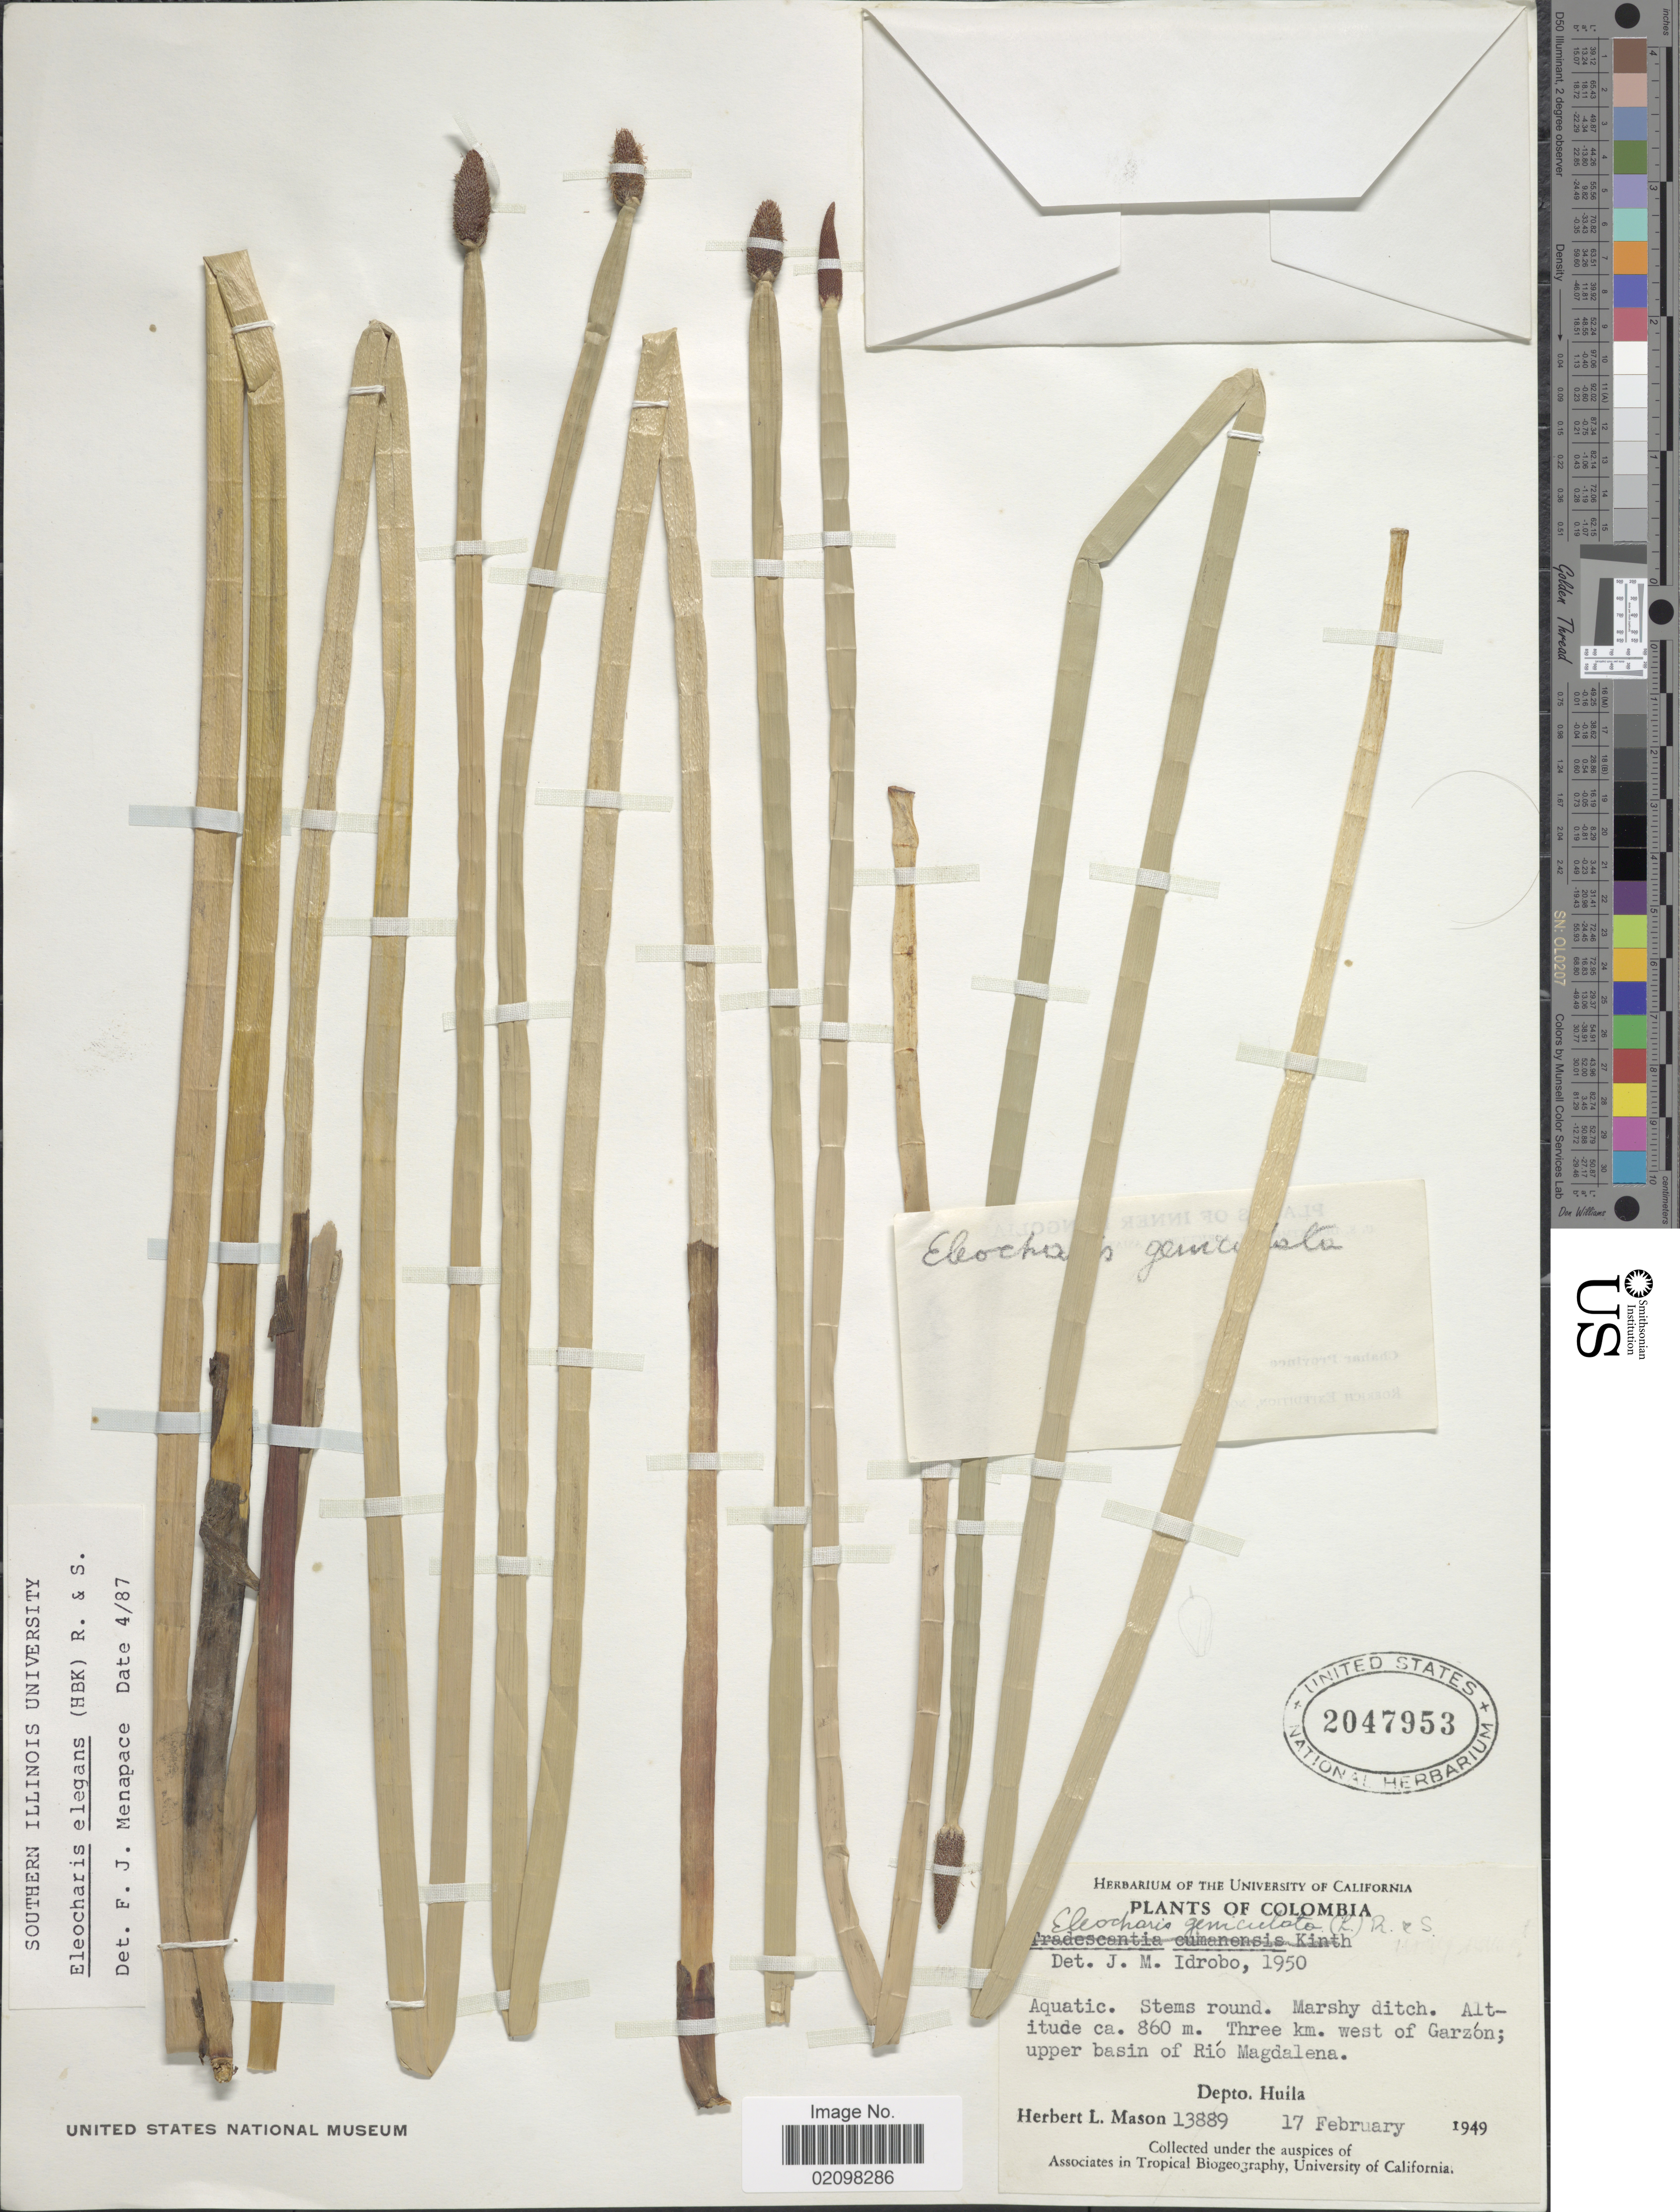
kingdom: Plantae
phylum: Tracheophyta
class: Liliopsida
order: Poales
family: Cyperaceae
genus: Eleocharis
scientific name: Eleocharis elegans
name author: (Kunth) Roem. & Schult.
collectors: H. L. Mason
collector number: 13889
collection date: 1949-02-17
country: Colombia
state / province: Huila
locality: Three km. west of Garzón; upper basin of Rió Magdalena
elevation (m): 860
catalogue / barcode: US 2047953